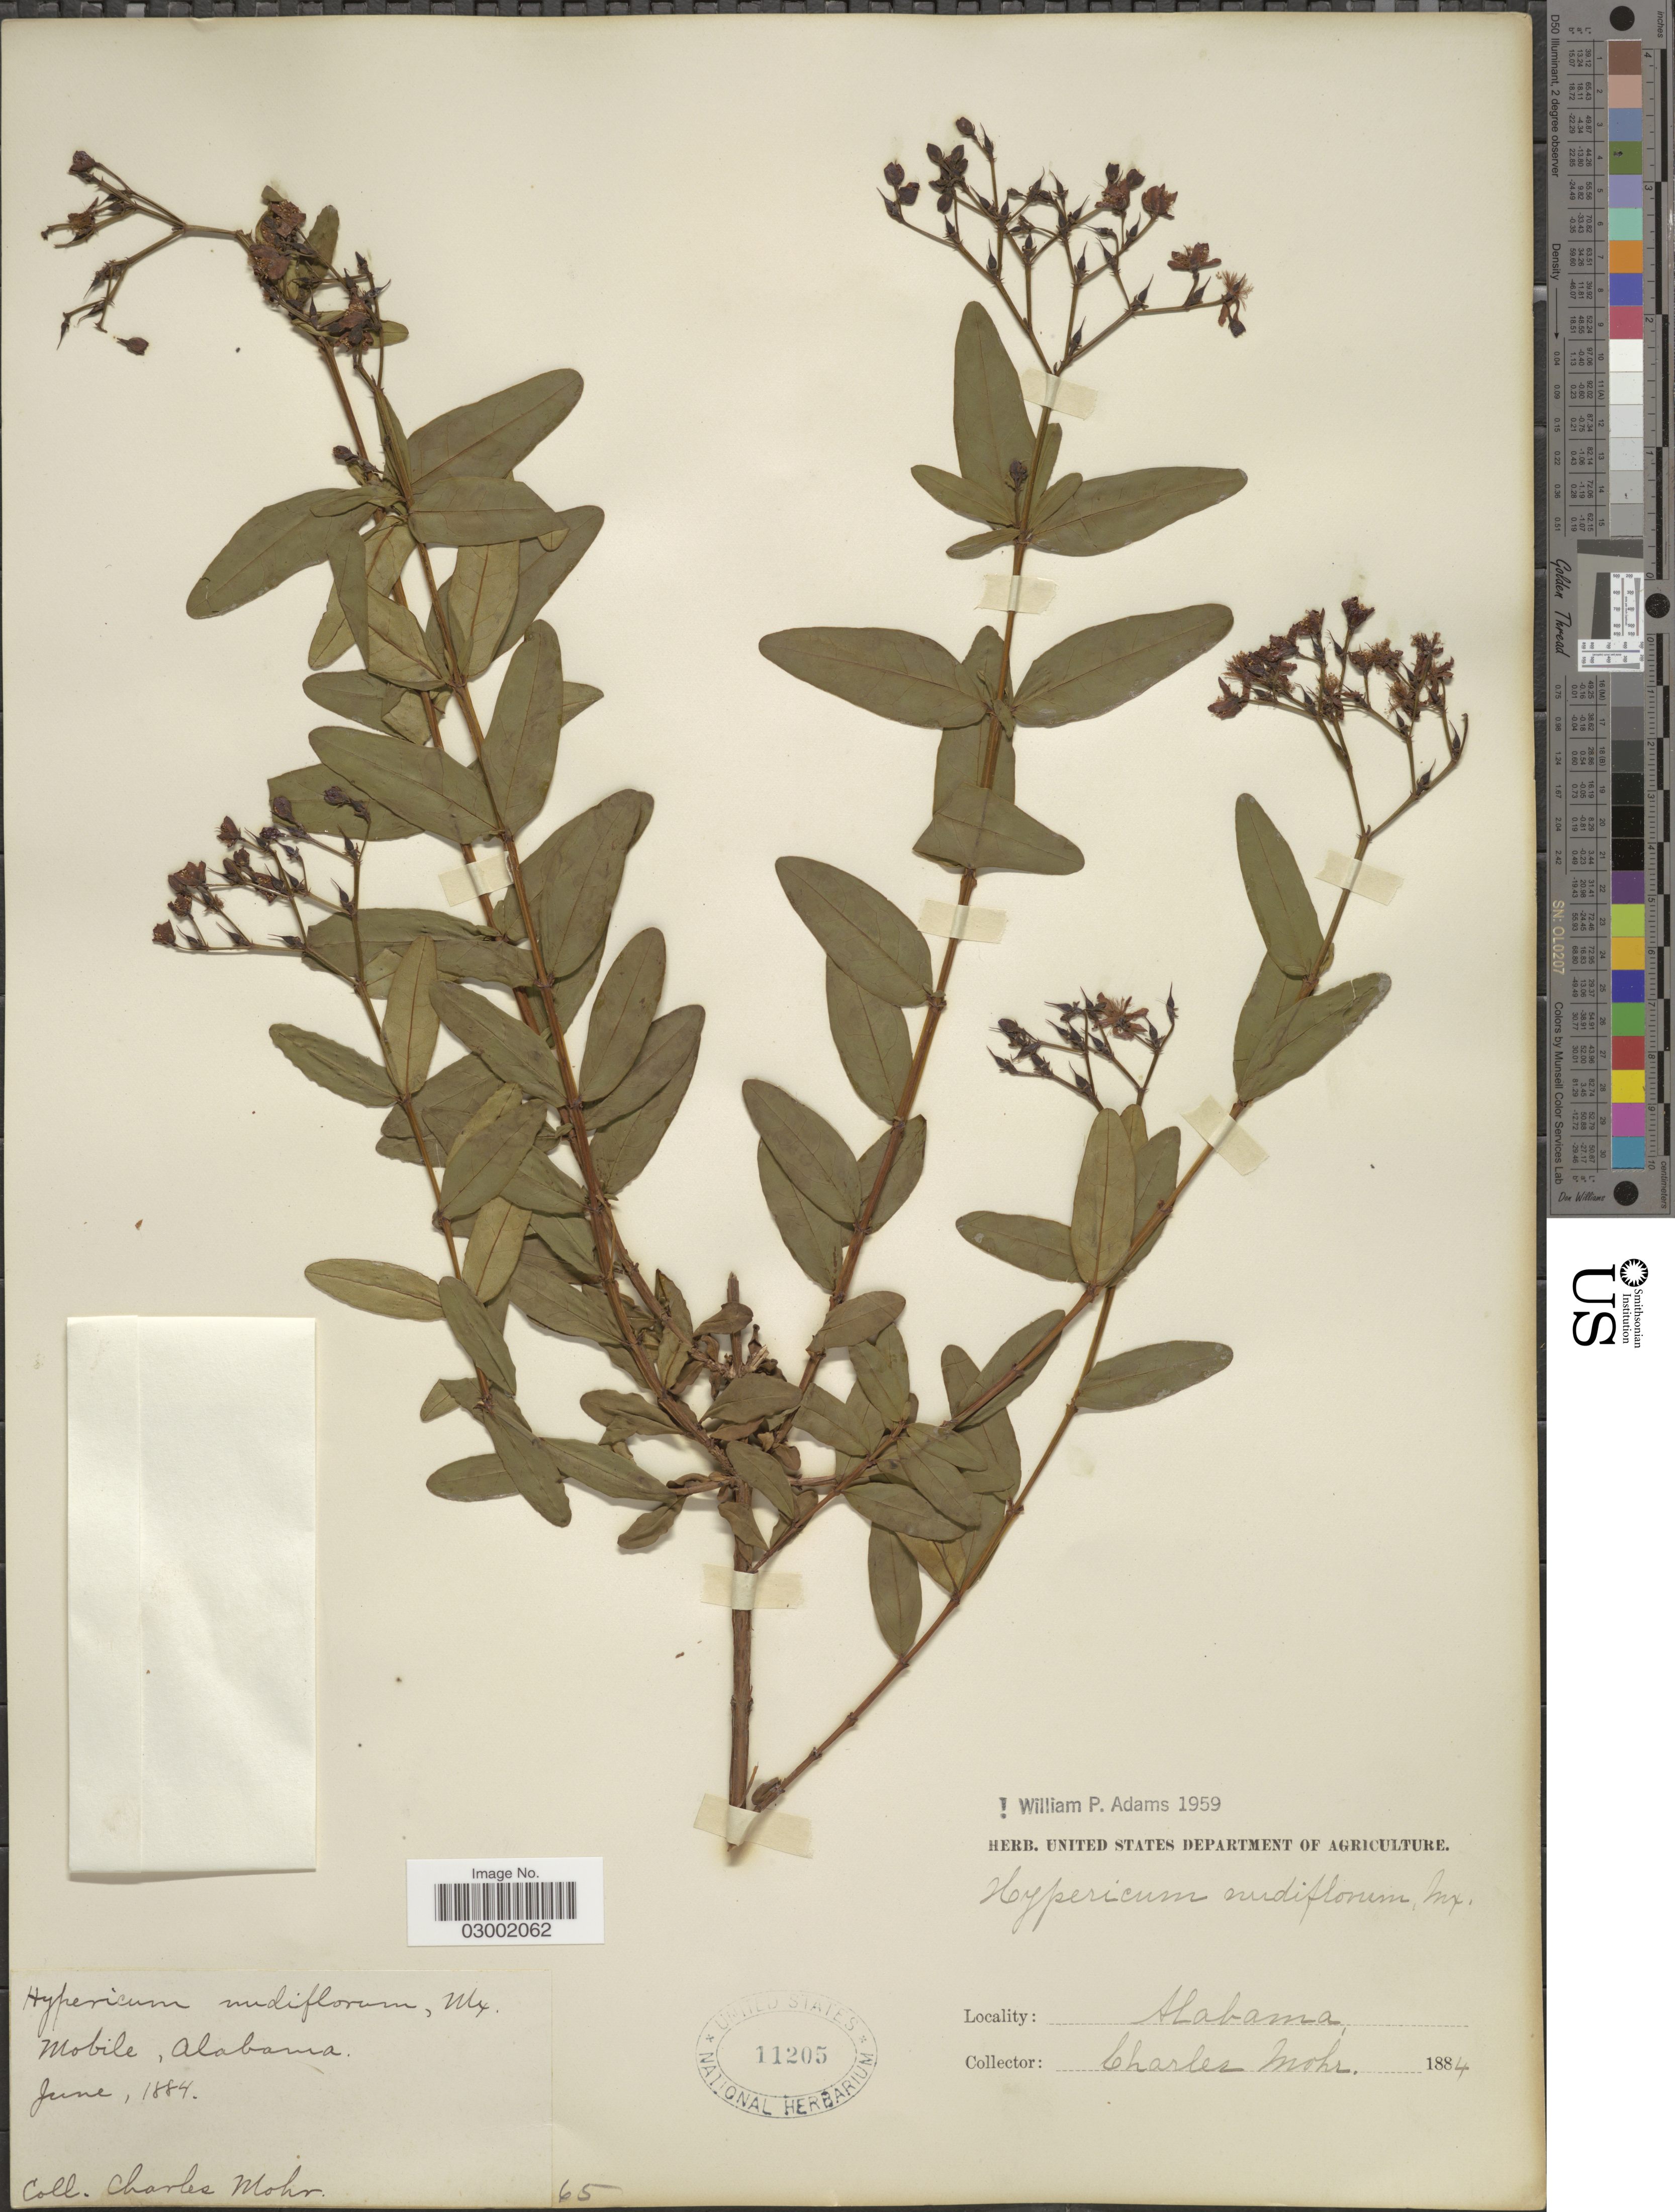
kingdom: Plantae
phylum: Tracheophyta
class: Magnoliopsida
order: Malpighiales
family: Hypericaceae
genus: Hypericum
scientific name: Hypericum nudiflorum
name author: Michx. ex Willd.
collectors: Mohr, C. T. (herbarium)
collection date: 1884-06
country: United States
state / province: Alabama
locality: Mobile, Alabama.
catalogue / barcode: US 11205